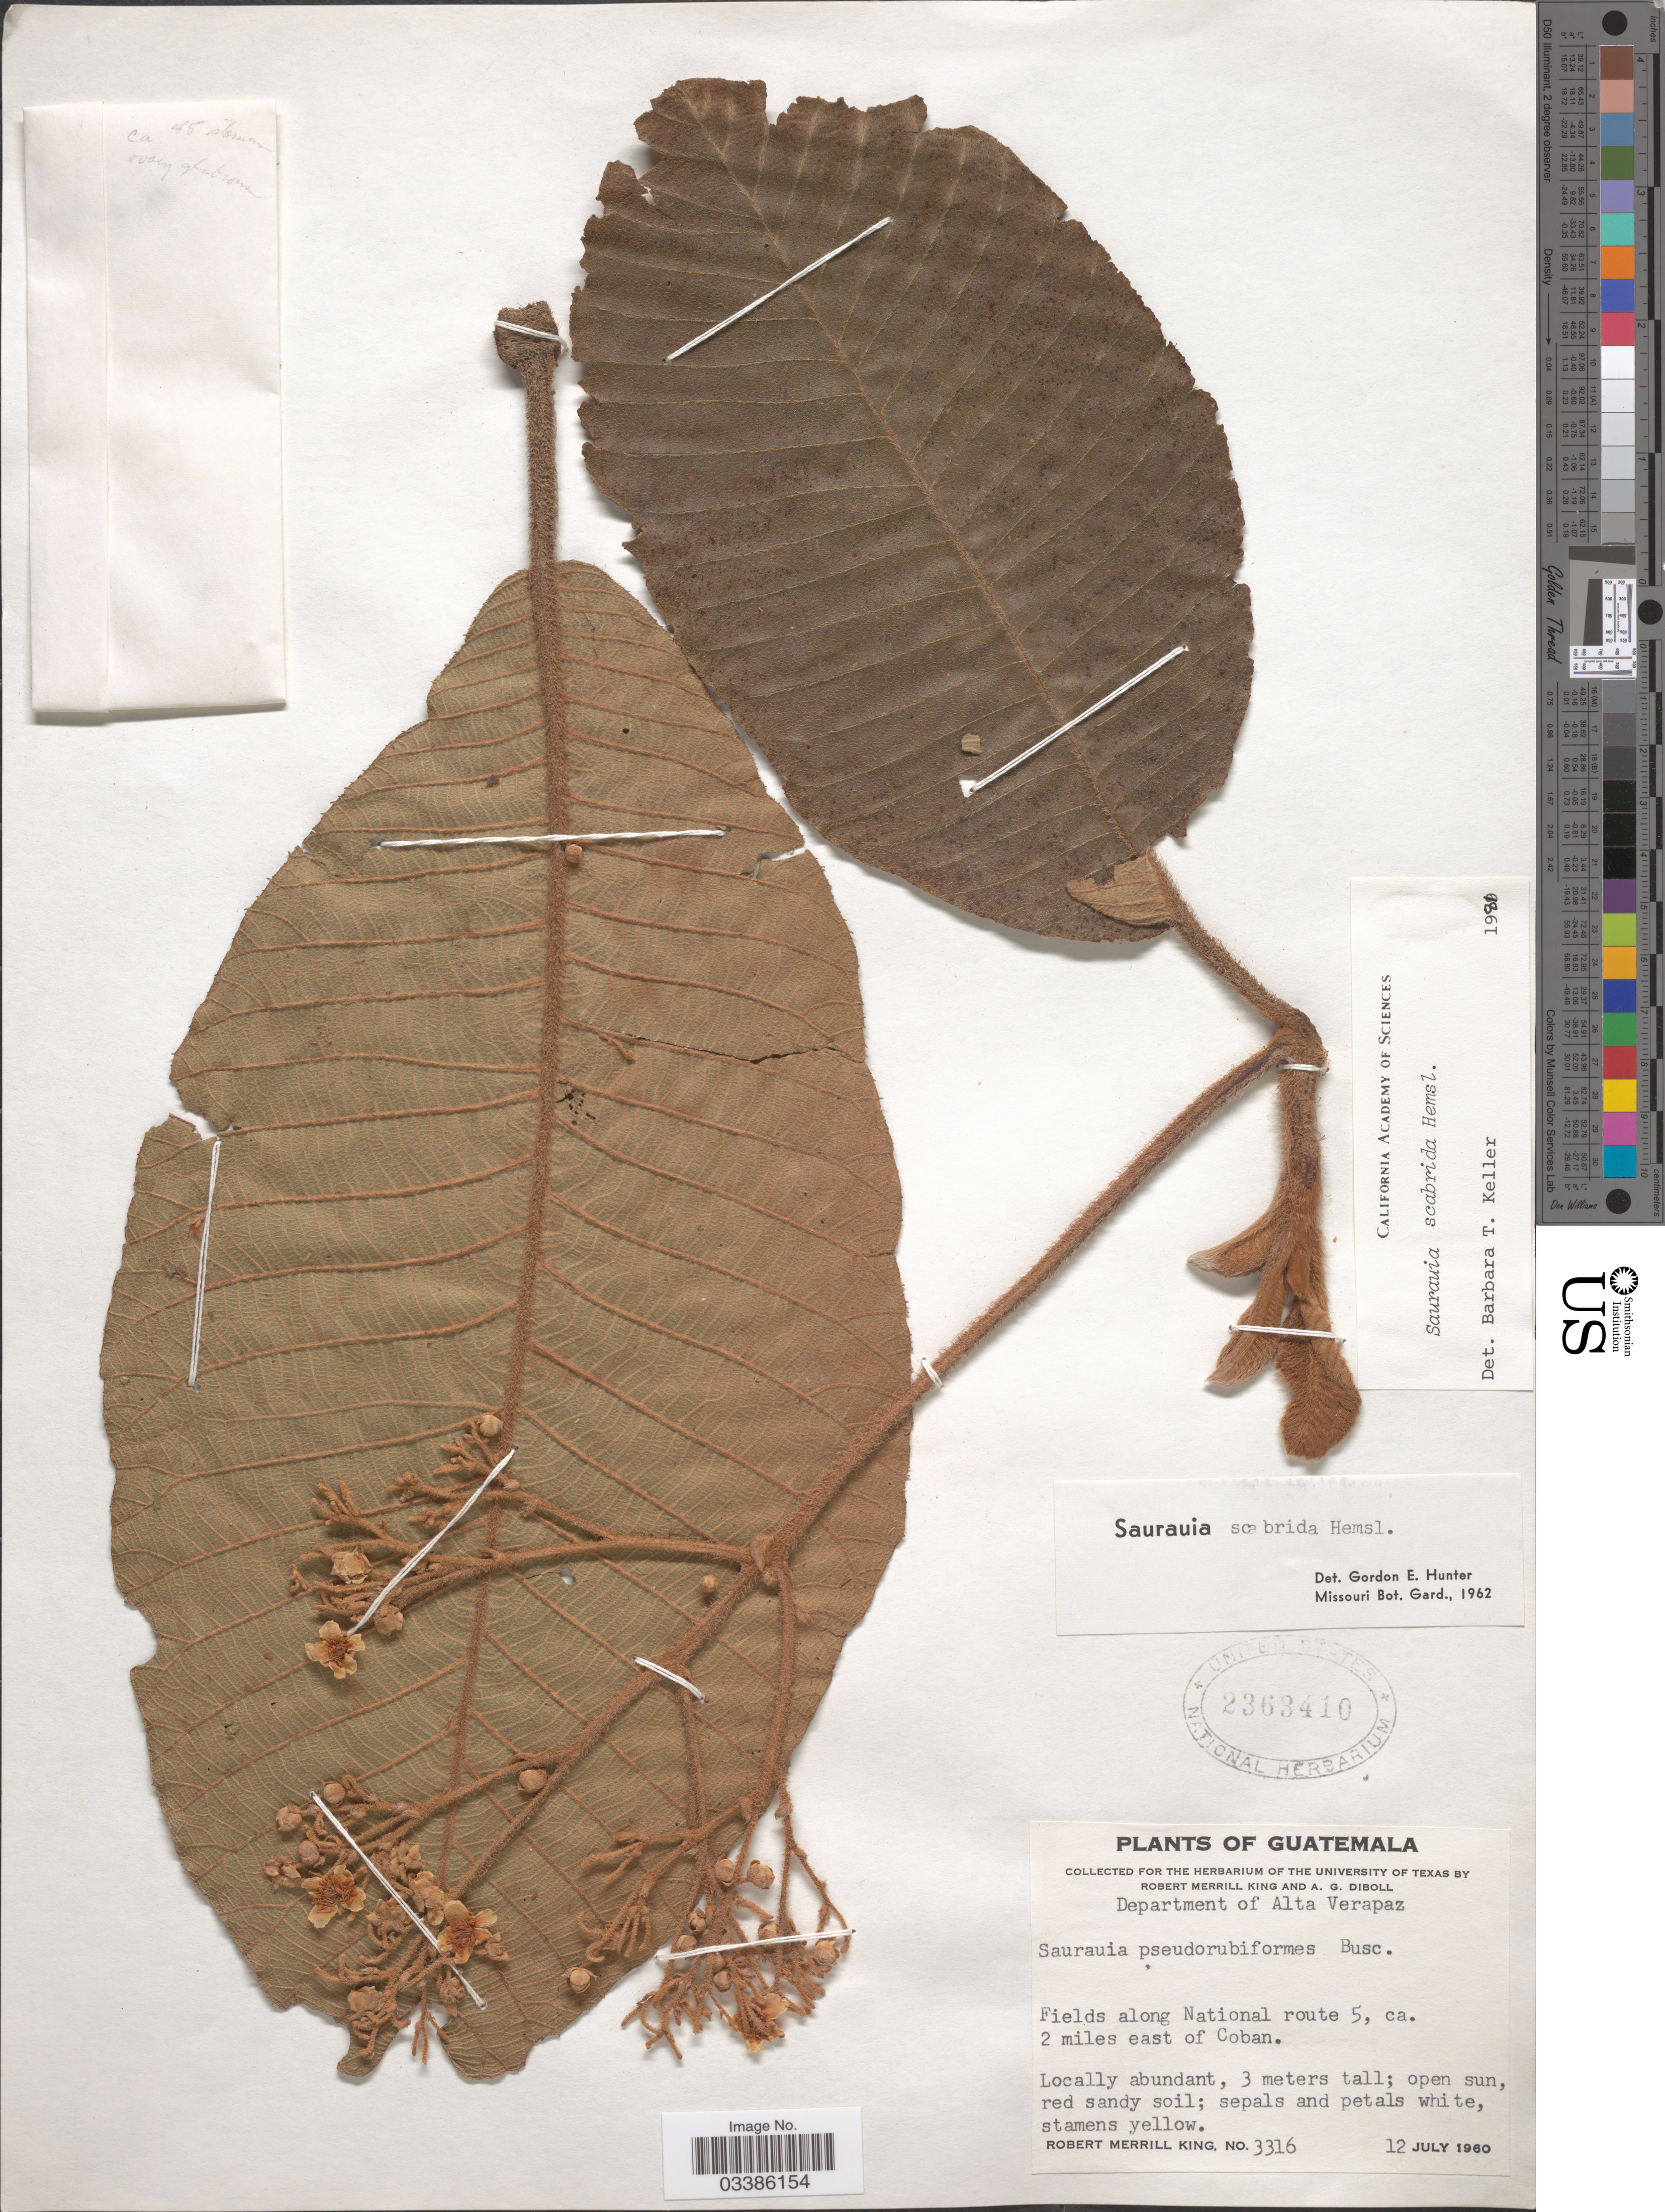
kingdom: Plantae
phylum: Tracheophyta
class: Magnoliopsida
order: Ericales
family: Actinidiaceae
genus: Saurauia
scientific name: Saurauia scabrida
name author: Hemsl.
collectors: R. M. King & A. Diboll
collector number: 3316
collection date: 1960-07-12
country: Guatemala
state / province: Alta Verapaz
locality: Department of Alta Verapaz. Fields along National route 5, ca. 2 miles east of Coban.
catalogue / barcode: US 2363410